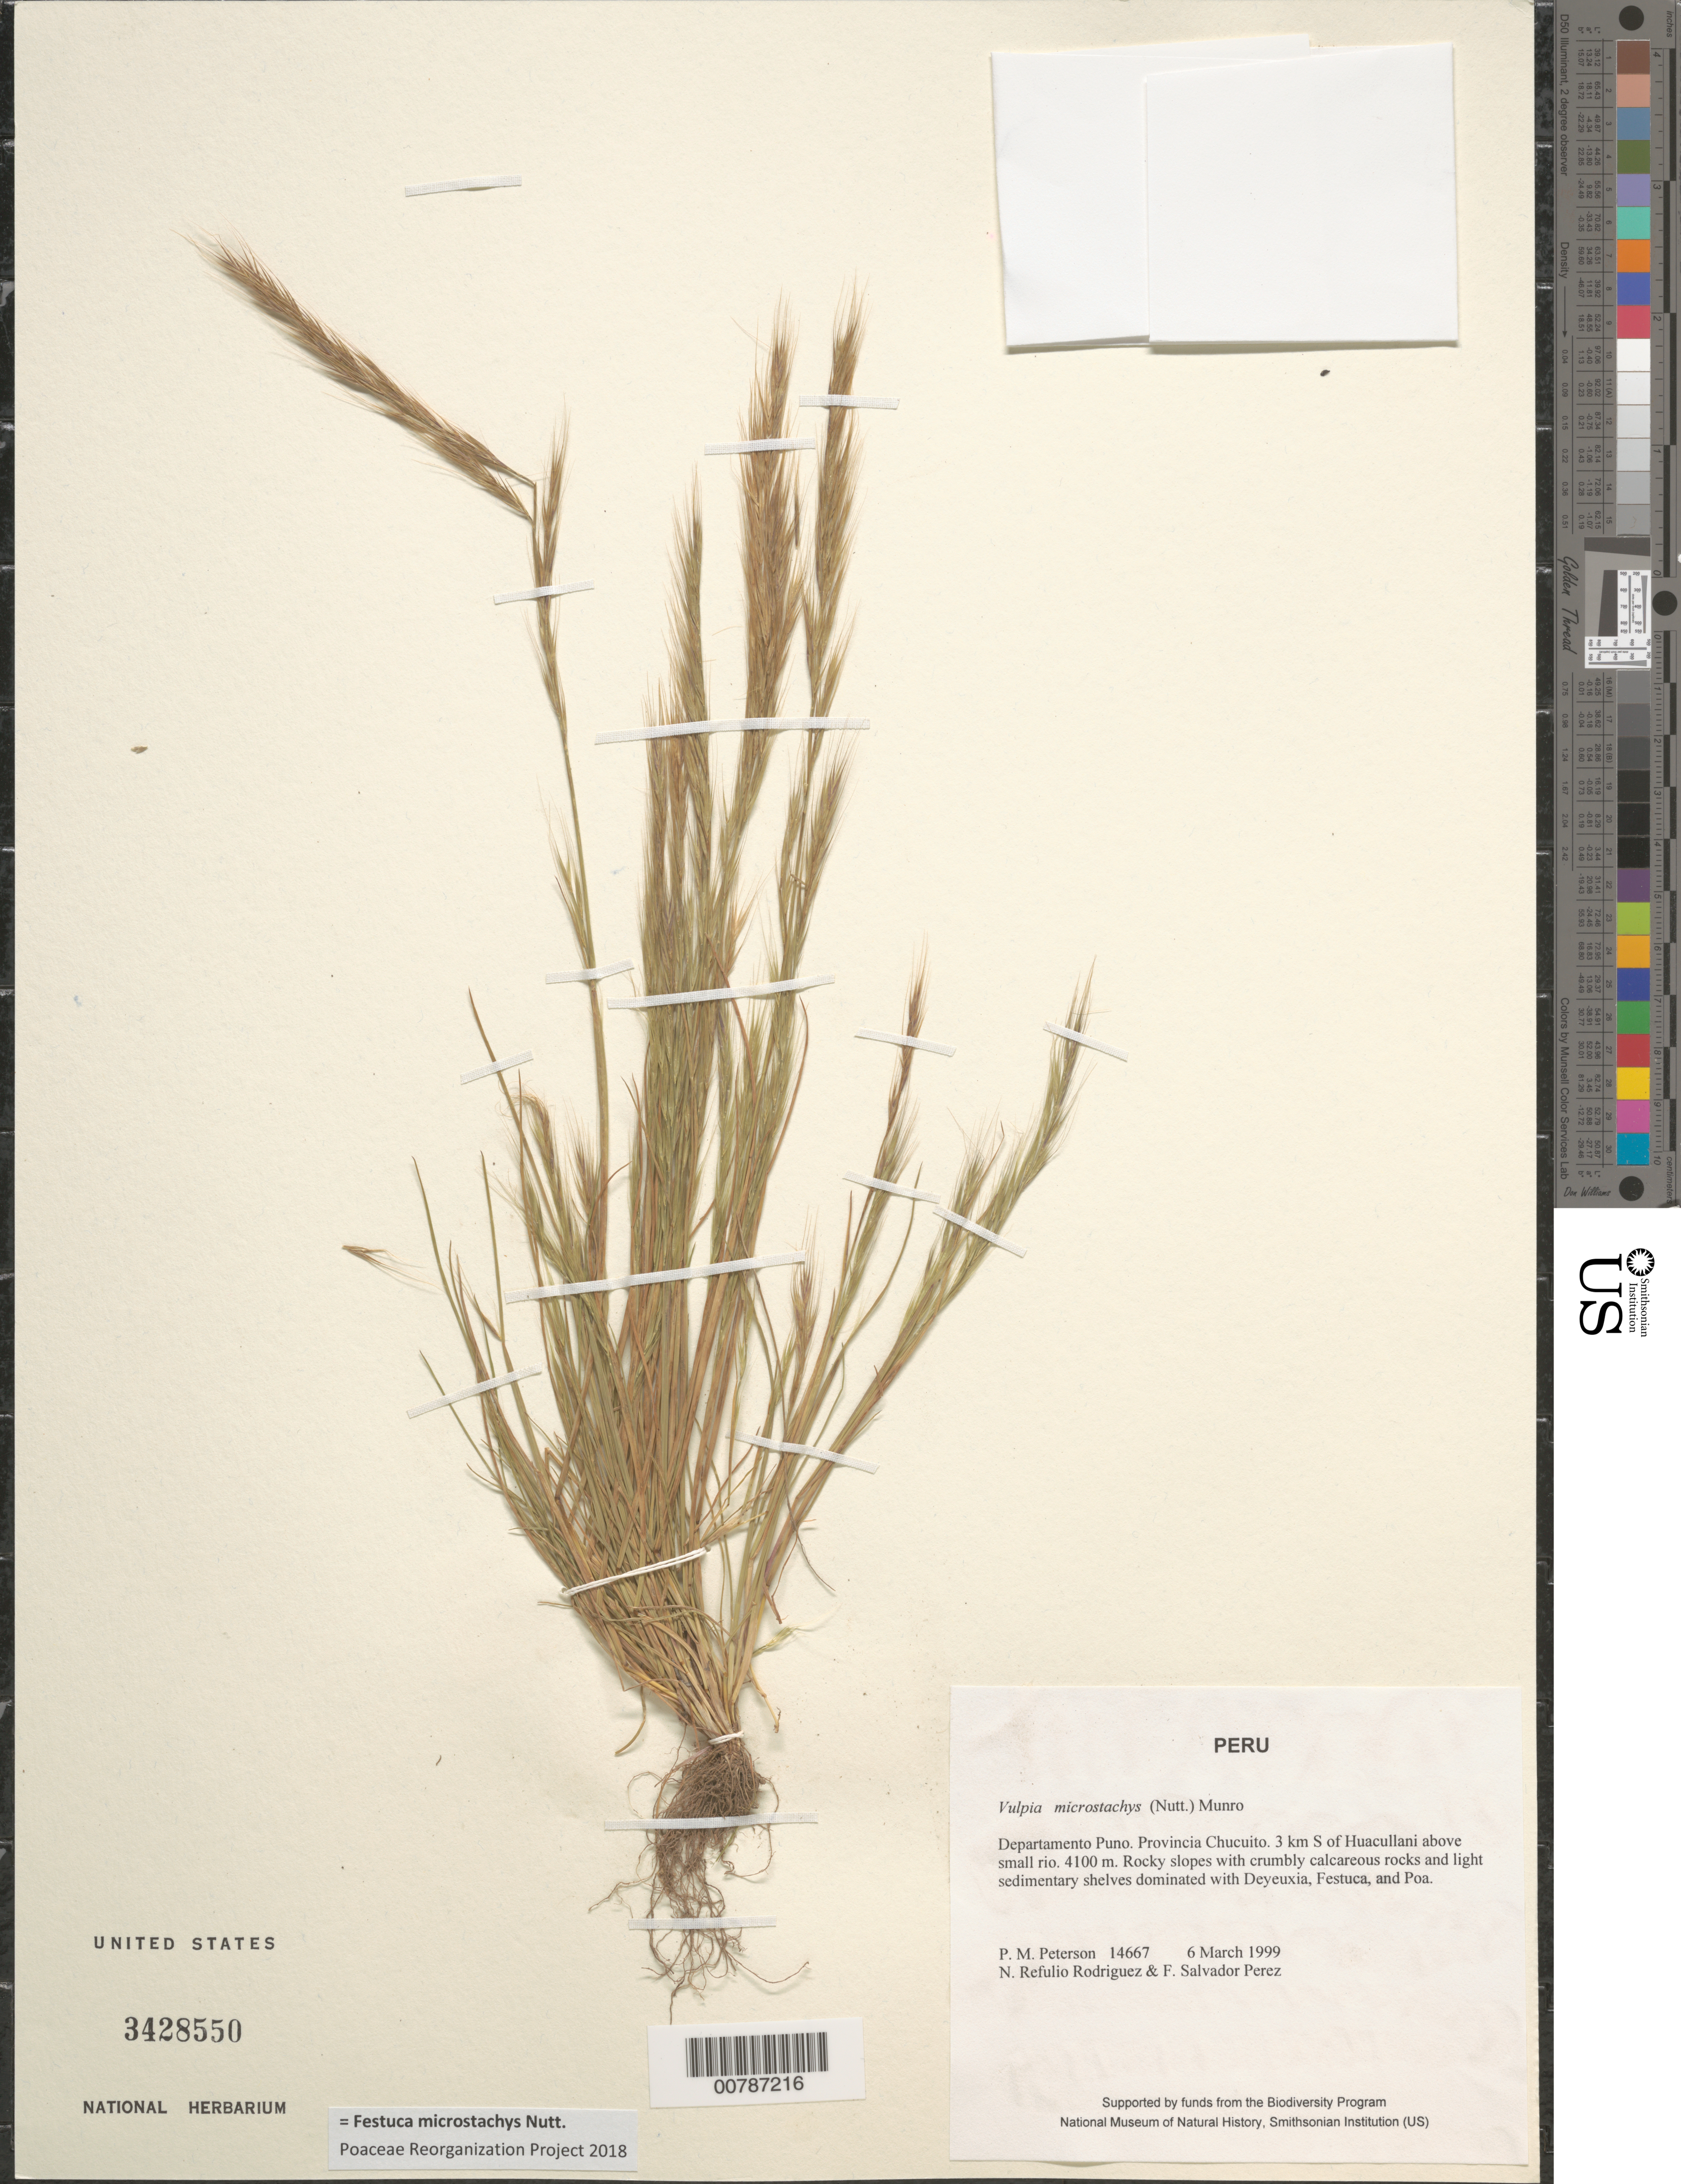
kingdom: Plantae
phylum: Tracheophyta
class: Liliopsida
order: Poales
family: Poaceae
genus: Festuca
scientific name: Festuca microstachys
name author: Nutt.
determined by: Poaceae Reorganization Project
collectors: P. M. Peterson, N. Refulio-Rodríguez & F. Salvador Perez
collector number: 14667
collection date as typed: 06 Mar 1999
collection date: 1999-03-06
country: Peru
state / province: Puno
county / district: Chucuito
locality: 3 km S of Huacullani above small rio.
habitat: Rocky slopes with crumbly calcareous rocks and light sedimentary shelves dominated with Deyeuxia, Festuca and Poa.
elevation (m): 4100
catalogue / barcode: US 3428550